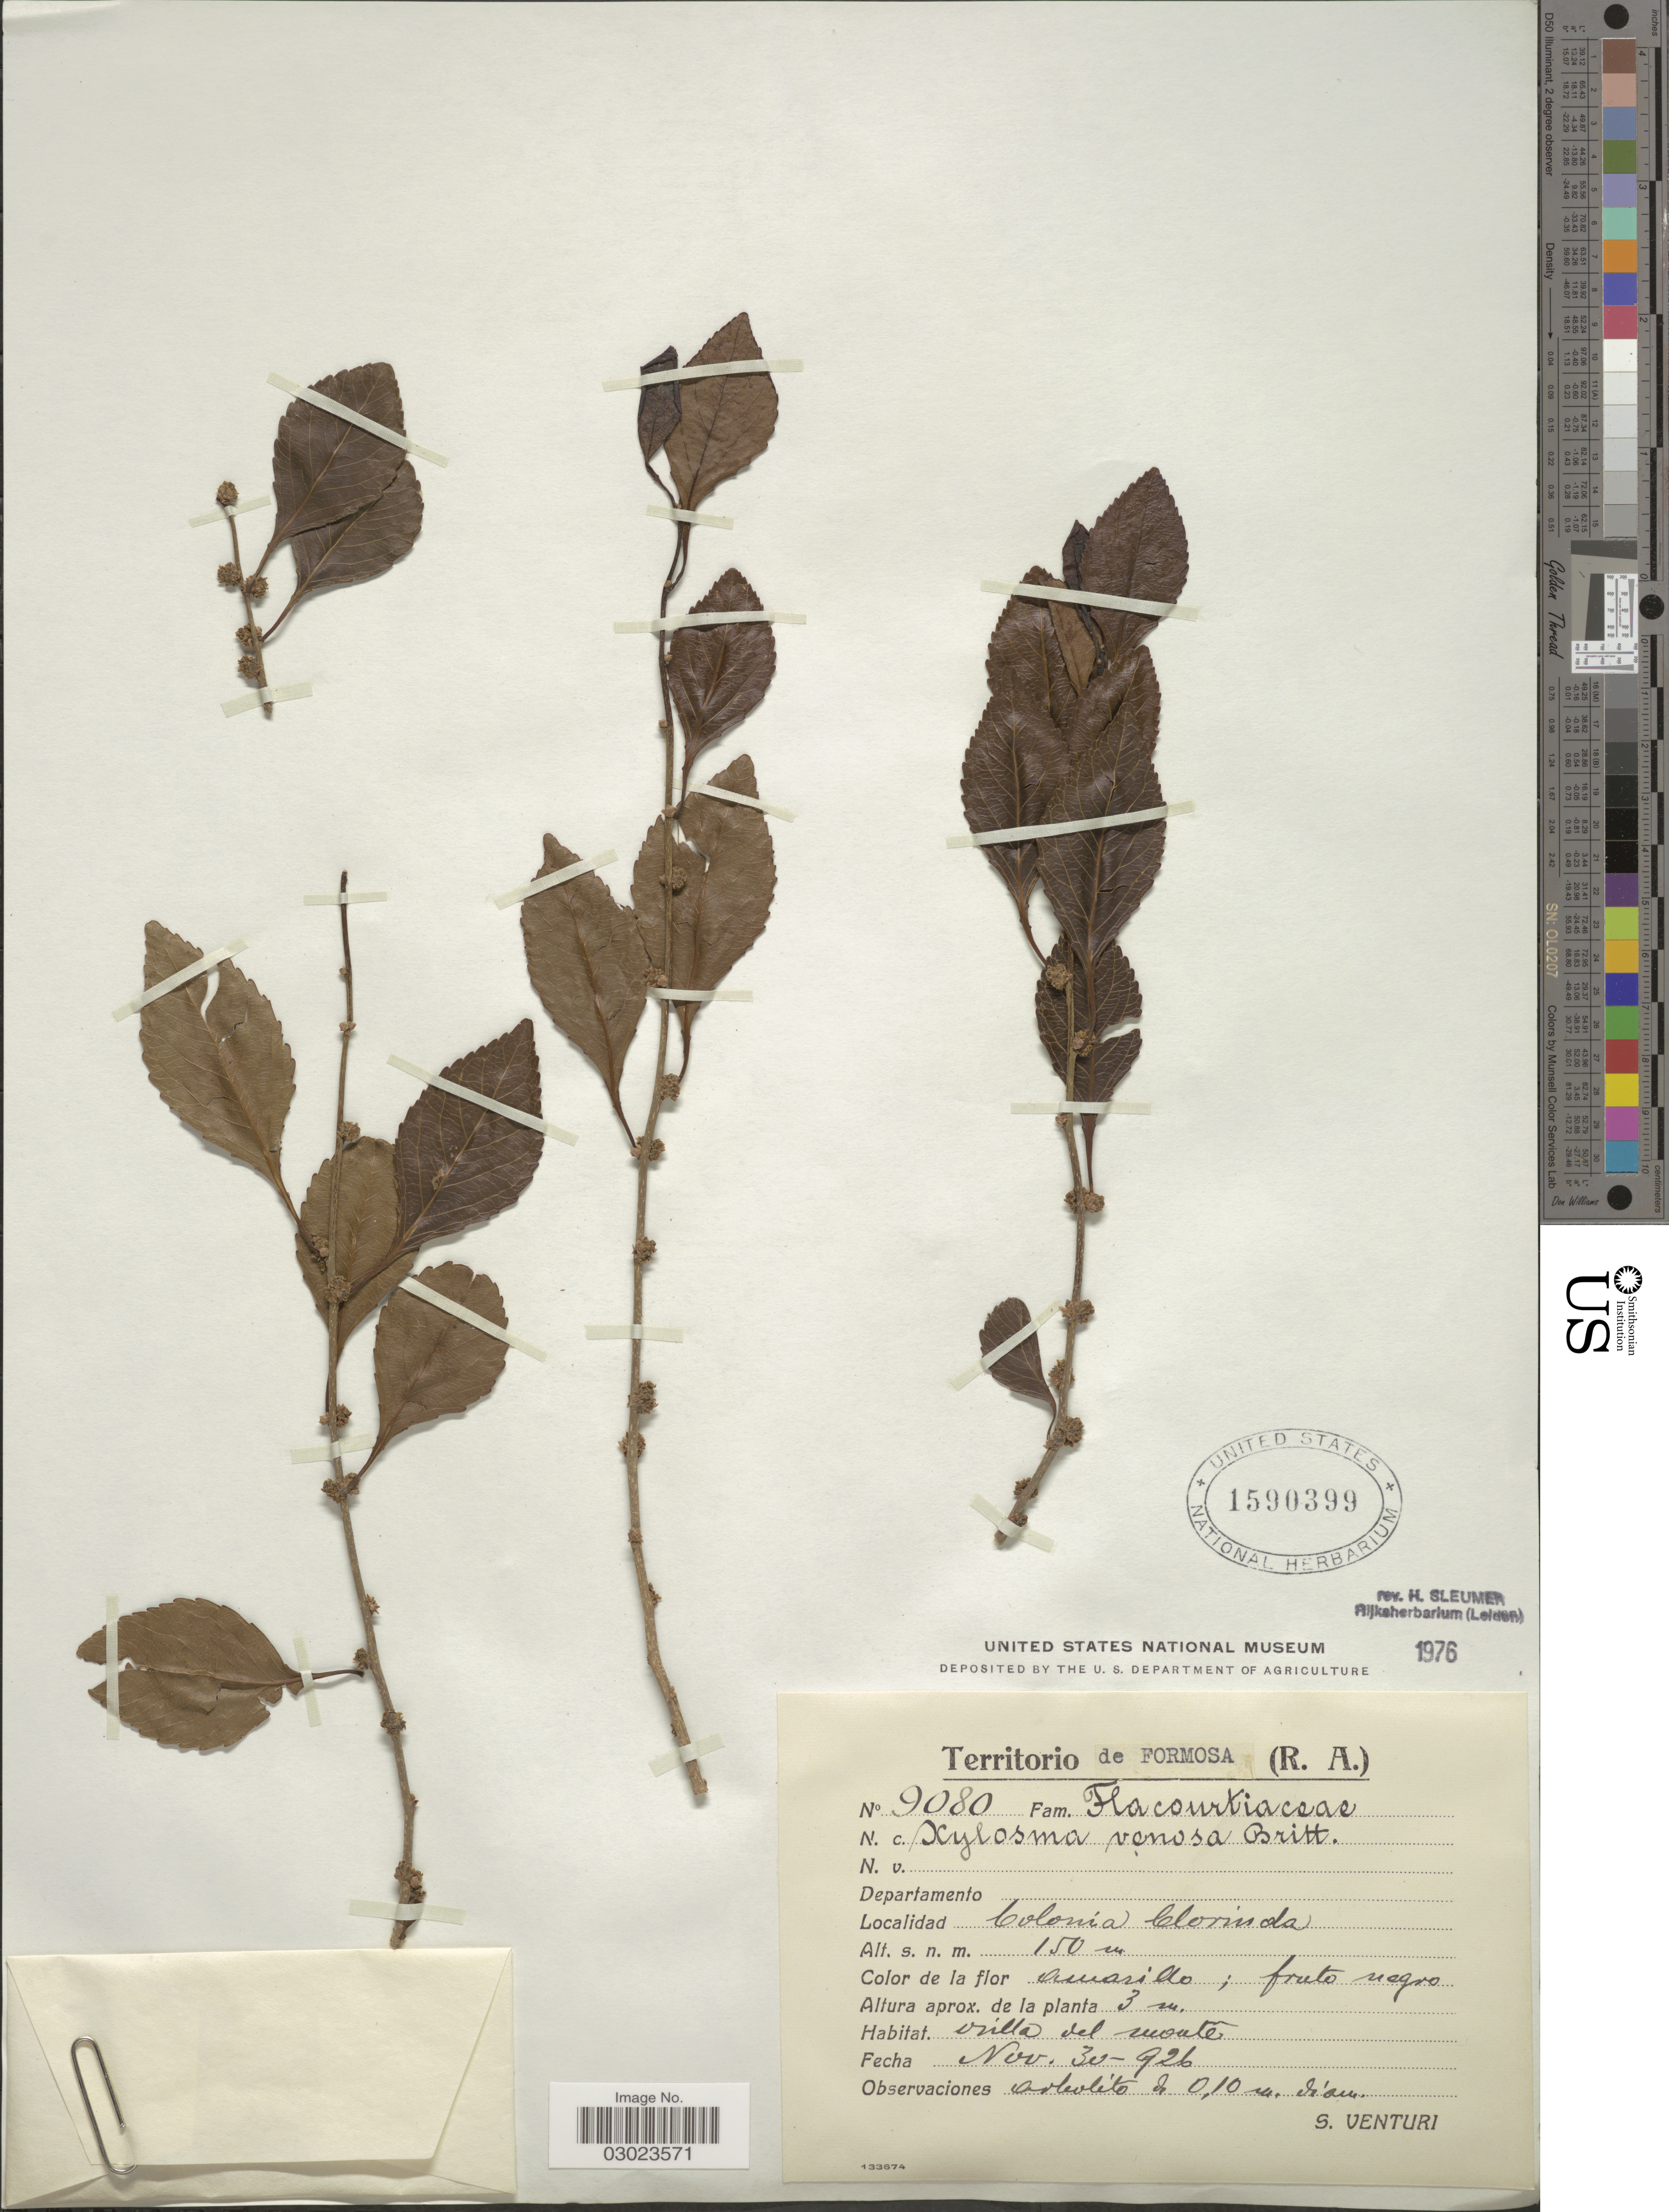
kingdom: Plantae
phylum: Tracheophyta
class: Magnoliopsida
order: Malpighiales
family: Salicaceae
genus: Xylosma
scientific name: Xylosma venosa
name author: N.E. Br.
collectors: S. Venturi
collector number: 9080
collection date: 1926-11-30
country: Argentina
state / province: Formosa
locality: Colonia Clorinda.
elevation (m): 150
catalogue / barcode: US 1590399